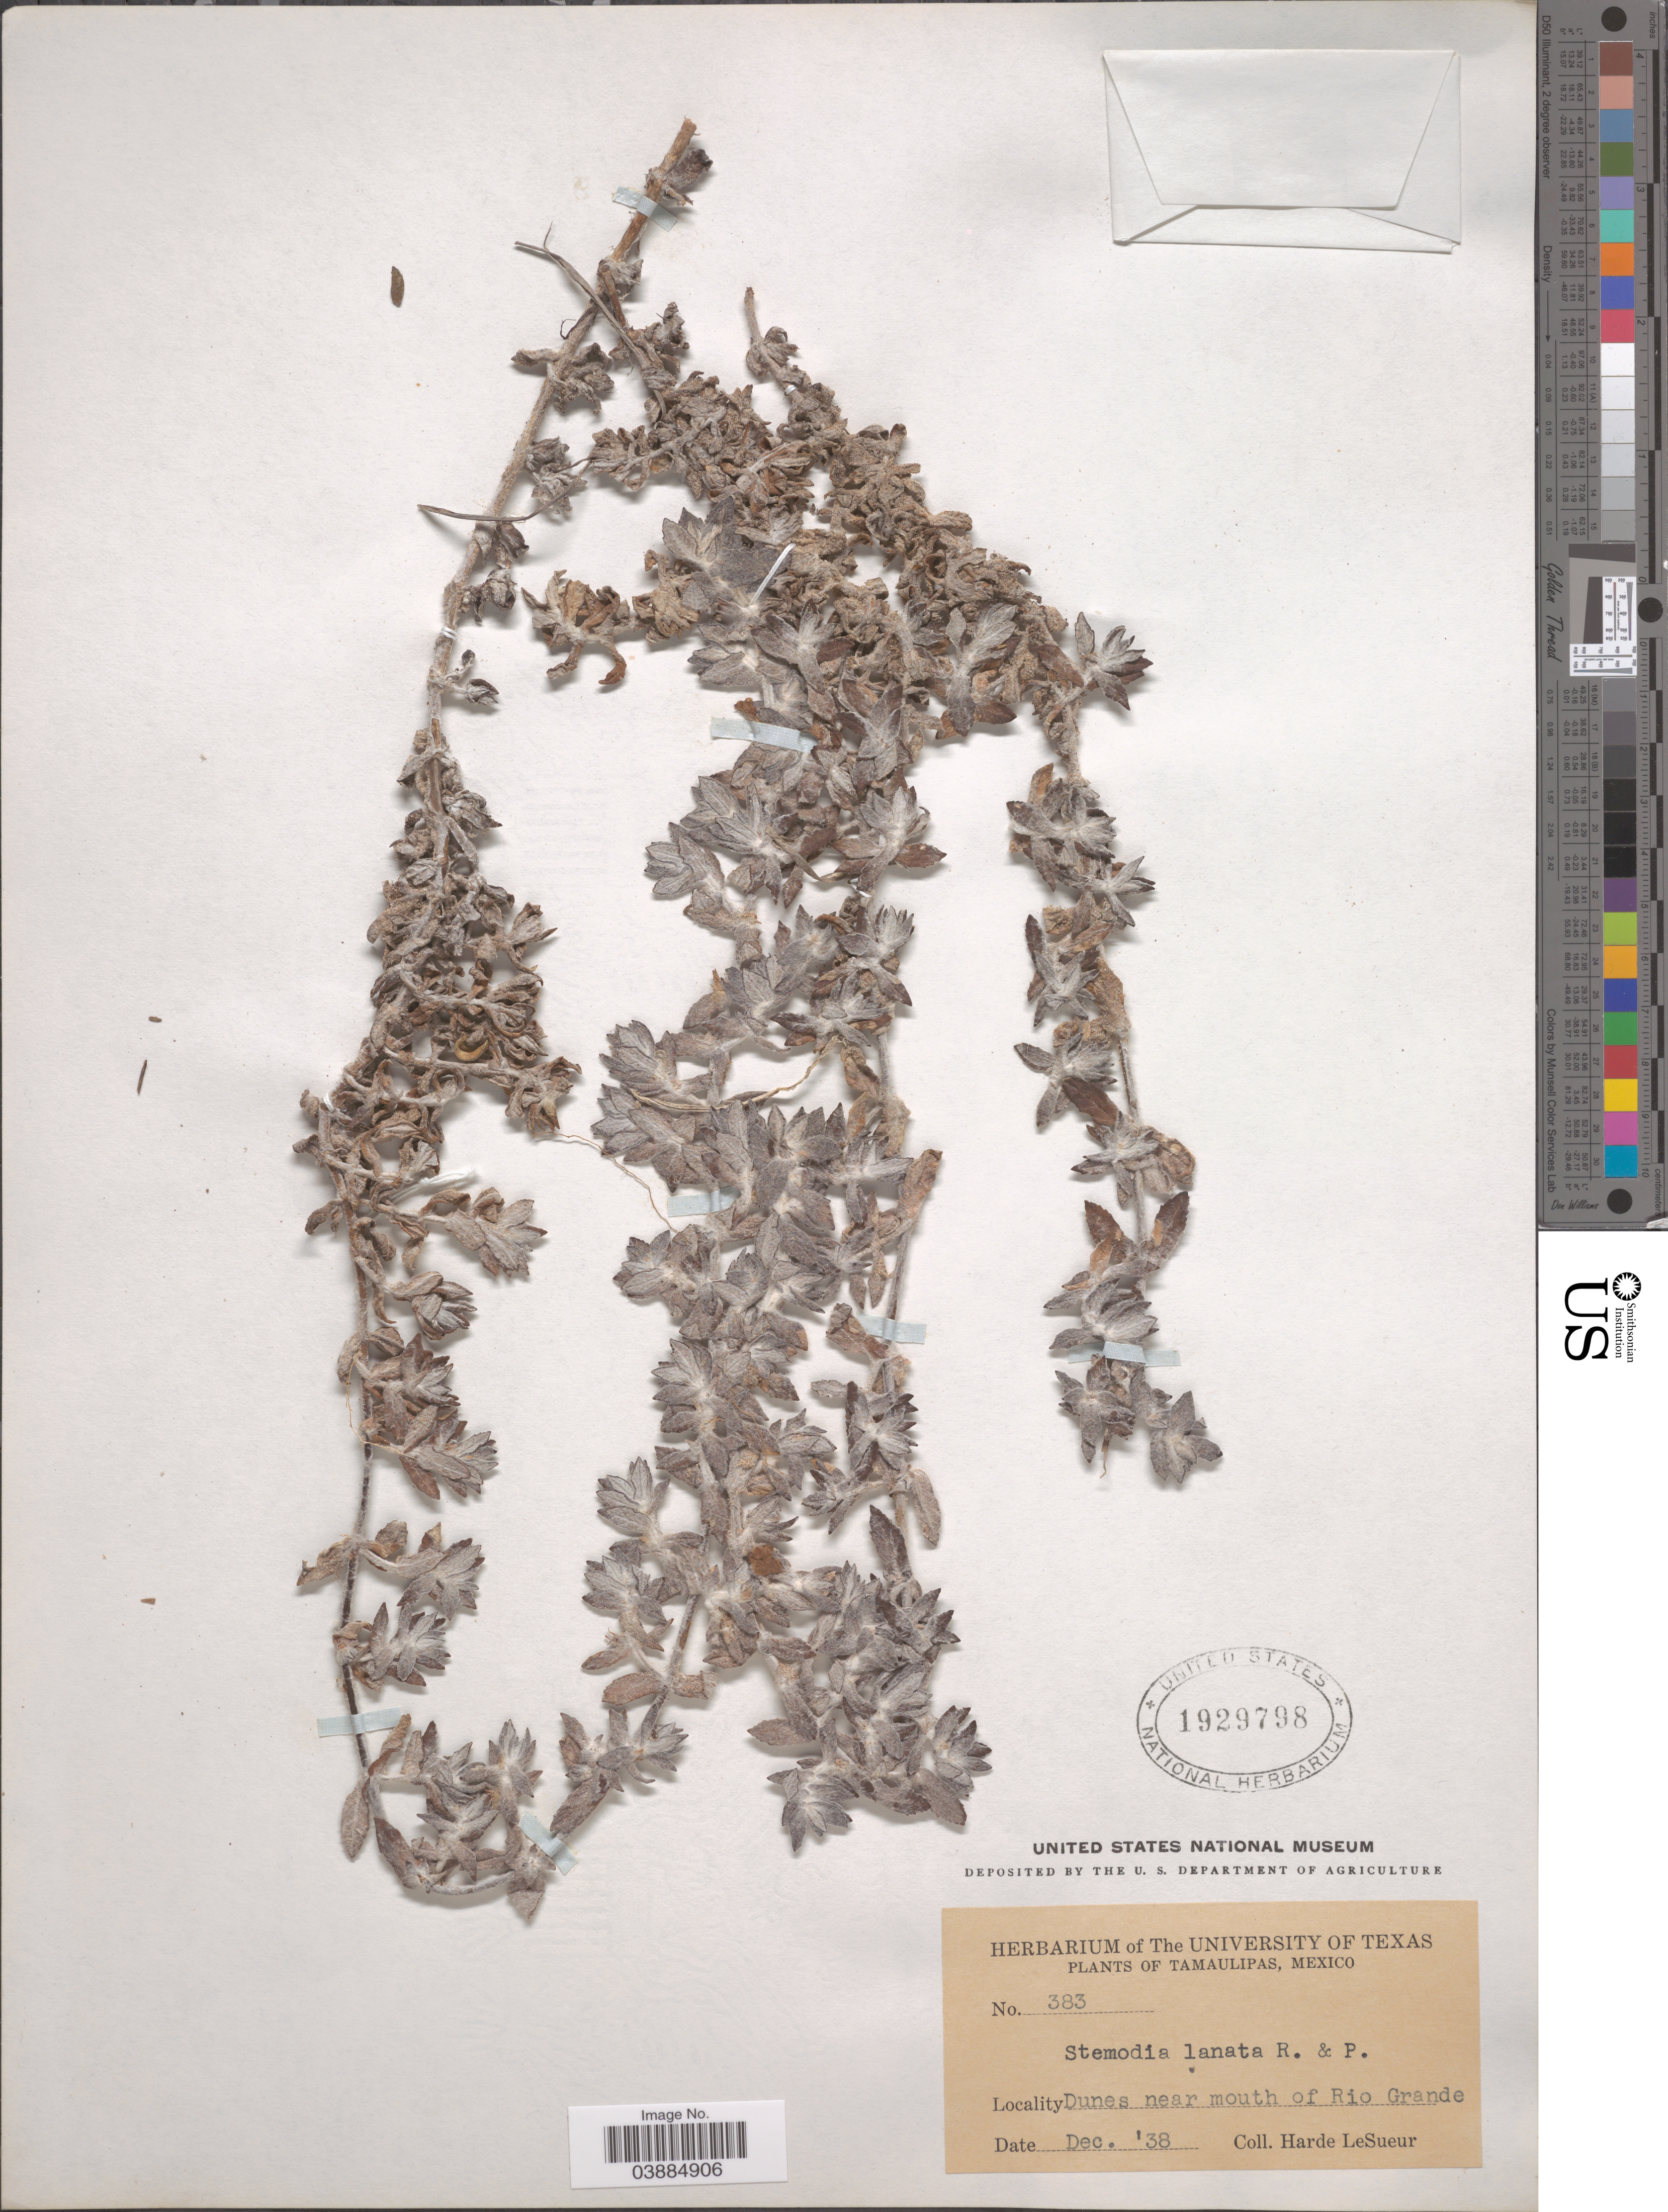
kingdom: Plantae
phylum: Tracheophyta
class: Magnoliopsida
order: Lamiales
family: Plantaginaceae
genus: Stemodia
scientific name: Stemodia lanata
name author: Sessé & Moc. ex Benth.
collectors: H. LeSueur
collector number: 383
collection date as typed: Transcribed d/m/y: /12/38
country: Mexico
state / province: Tamaulipas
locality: Dunes near mouth of Rio Grande.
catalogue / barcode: US 1929798